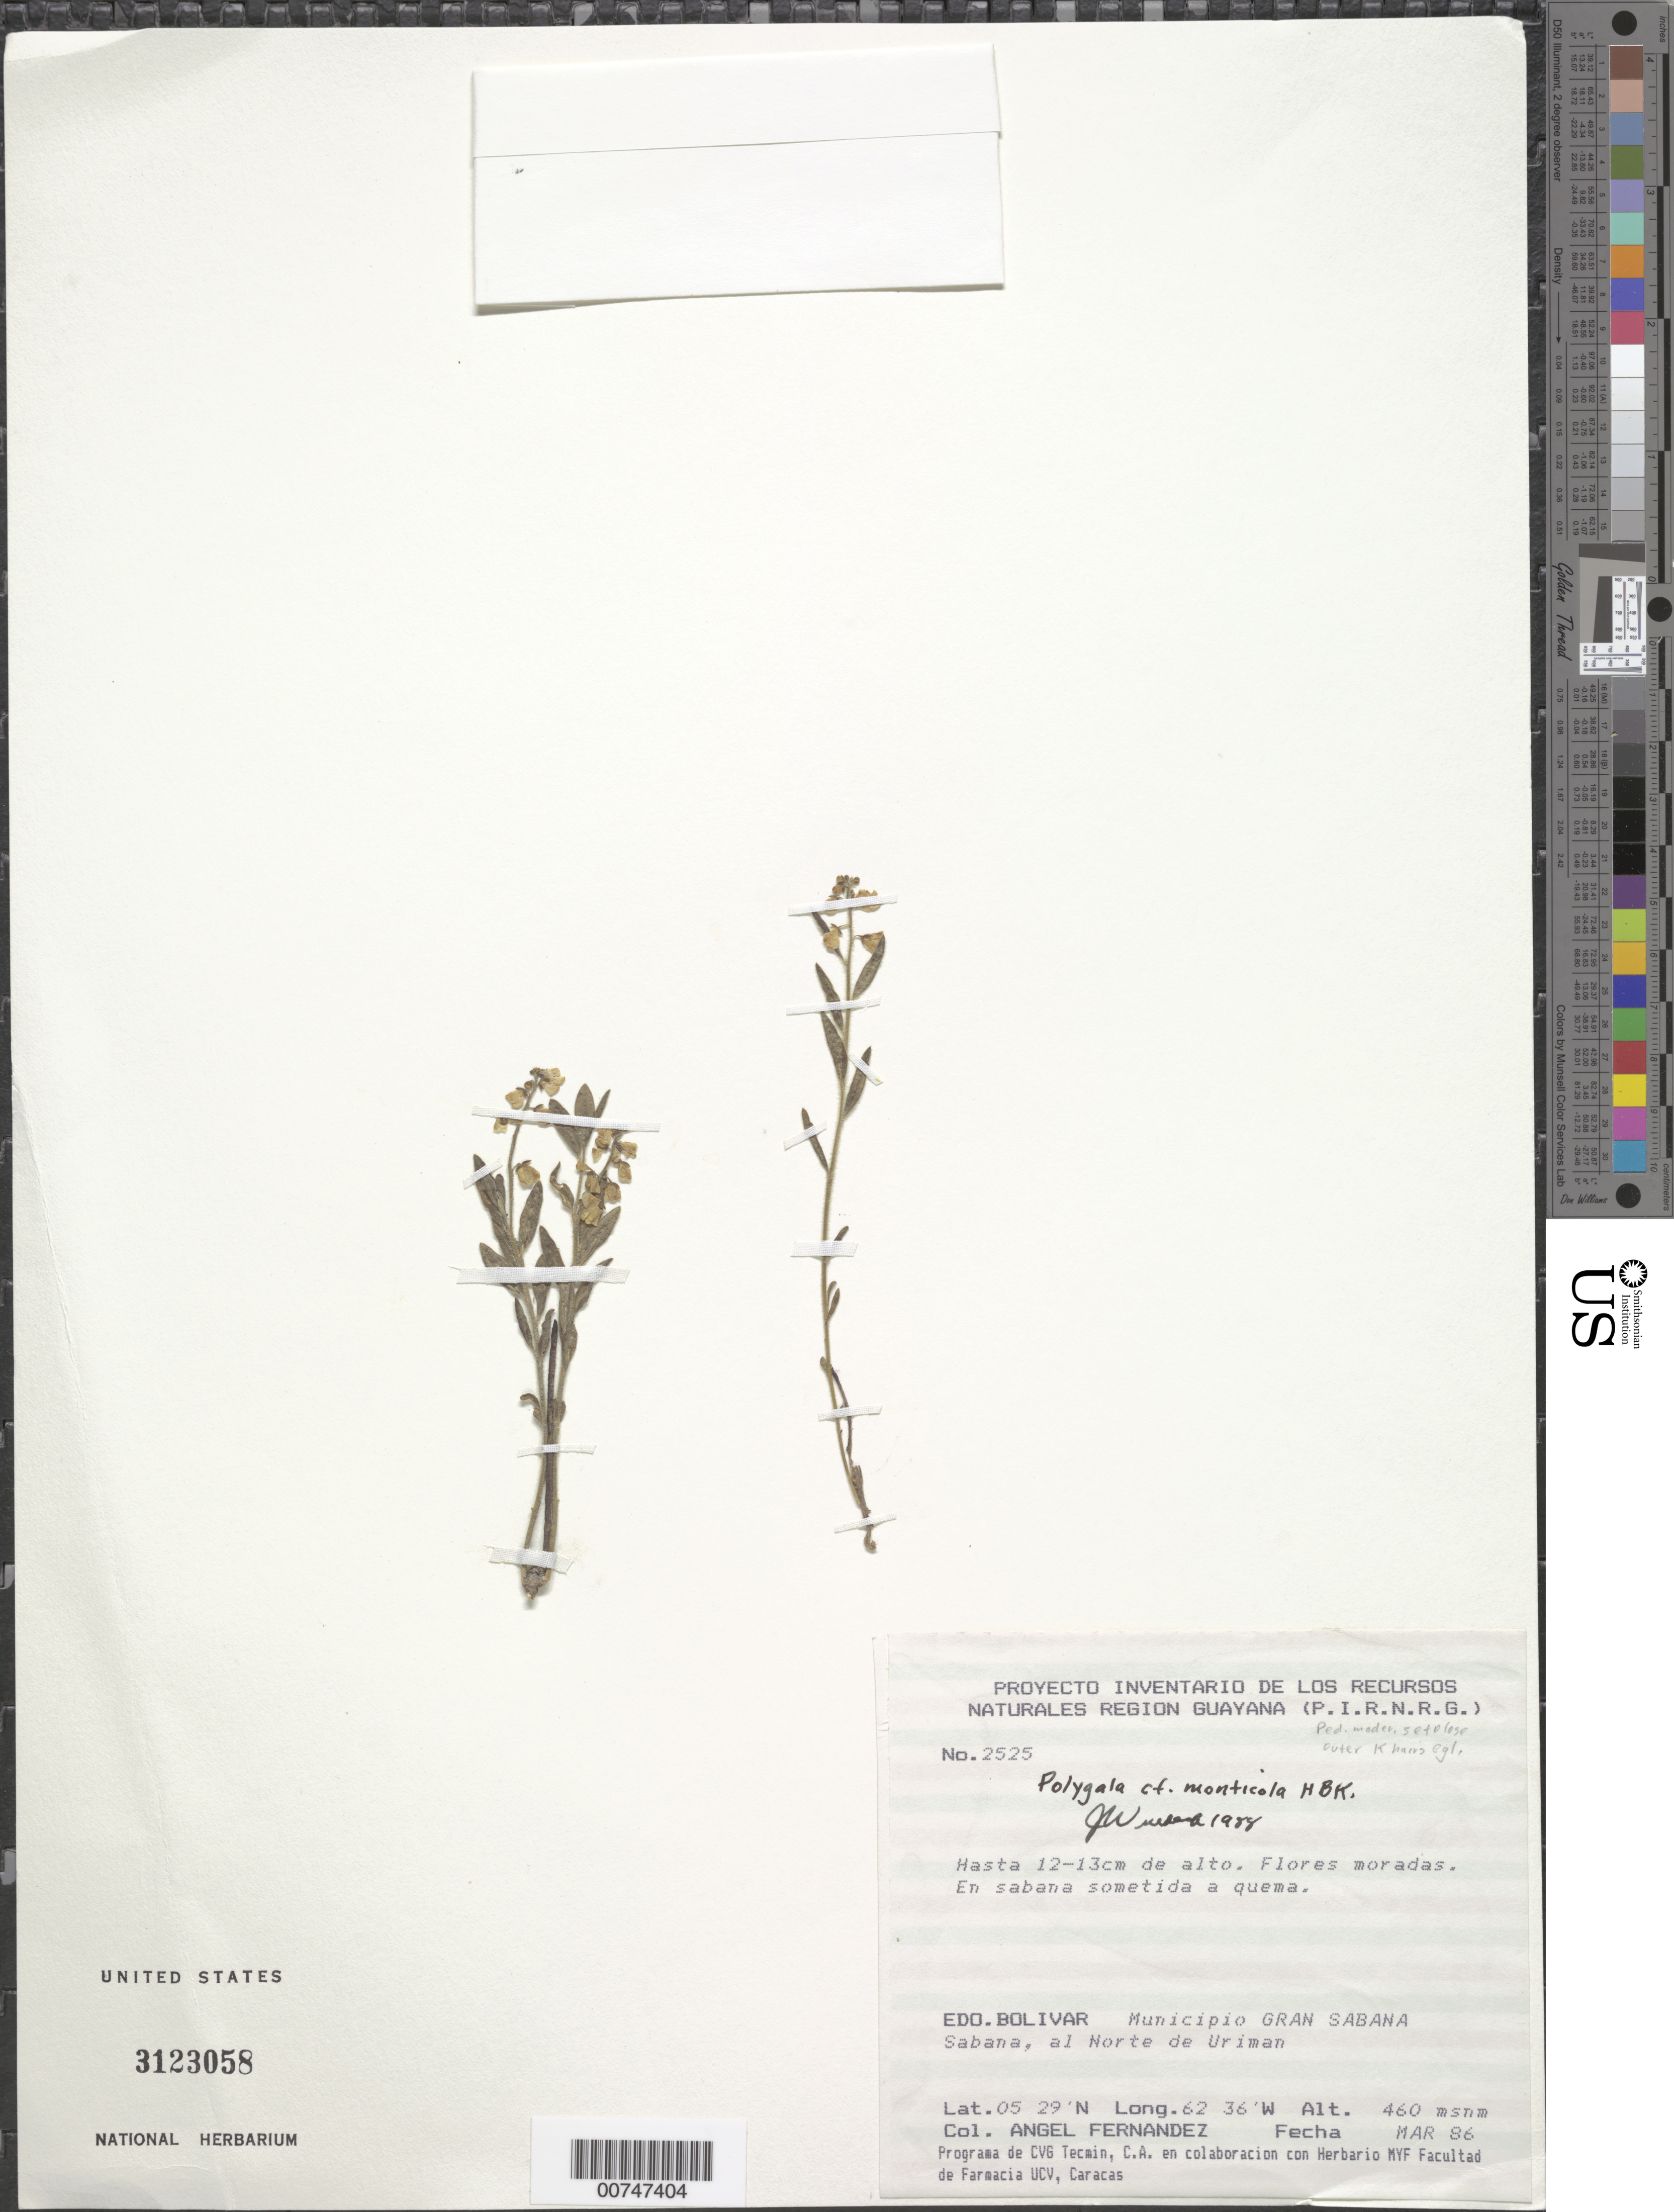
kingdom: Plantae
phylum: Tracheophyta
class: Magnoliopsida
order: Fabales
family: Polygalaceae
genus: Asemeia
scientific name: Asemeia monticola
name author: (Kunth) J.F.B. Pastore & J.R. Abbott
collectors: A. Fernández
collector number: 2525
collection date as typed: Mar-86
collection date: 1986-03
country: Venezuela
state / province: Bolívar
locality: Mun. Gran Sabana, N de Uriman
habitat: Savanna, periodically burned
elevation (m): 460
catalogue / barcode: US 3123058